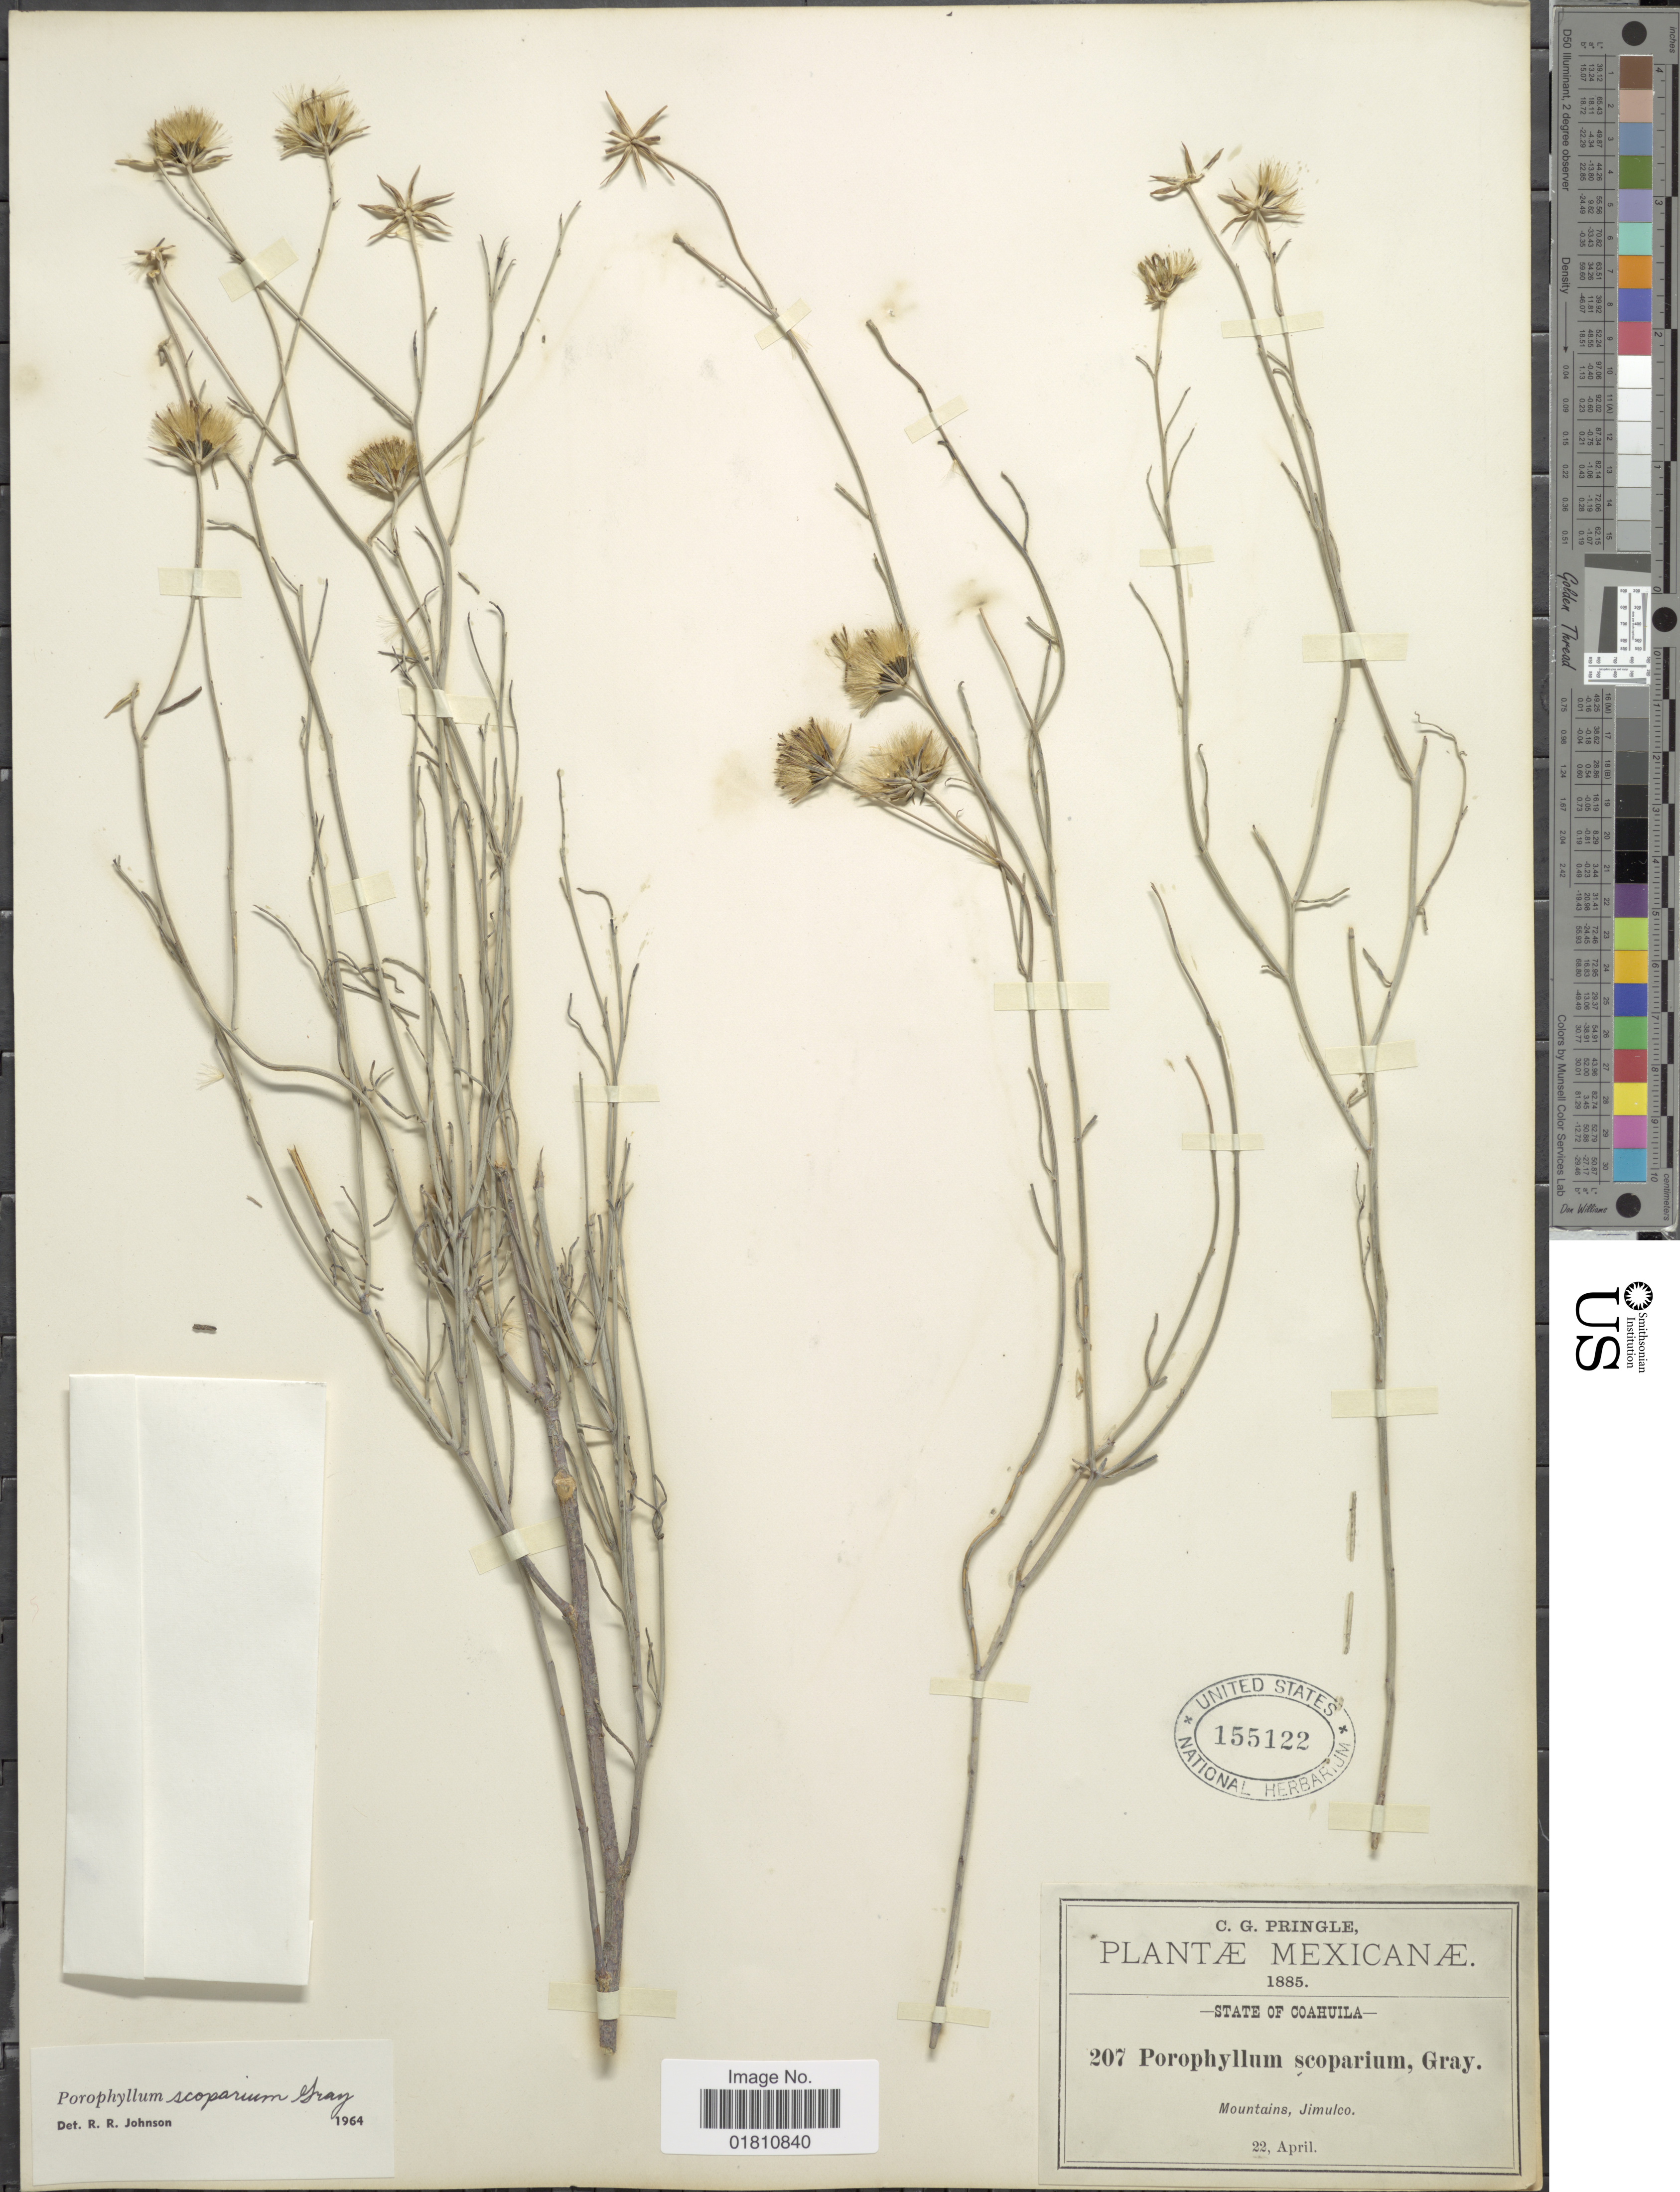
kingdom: Plantae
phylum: Tracheophyta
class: Magnoliopsida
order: Asterales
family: Asteraceae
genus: Porophyllum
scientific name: Porophyllum scoparium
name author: A. Gray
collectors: C. G. Pringle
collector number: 207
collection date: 1885-04-22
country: Mexico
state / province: Coahuila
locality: Mountains, Jimulco.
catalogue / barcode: US 155122